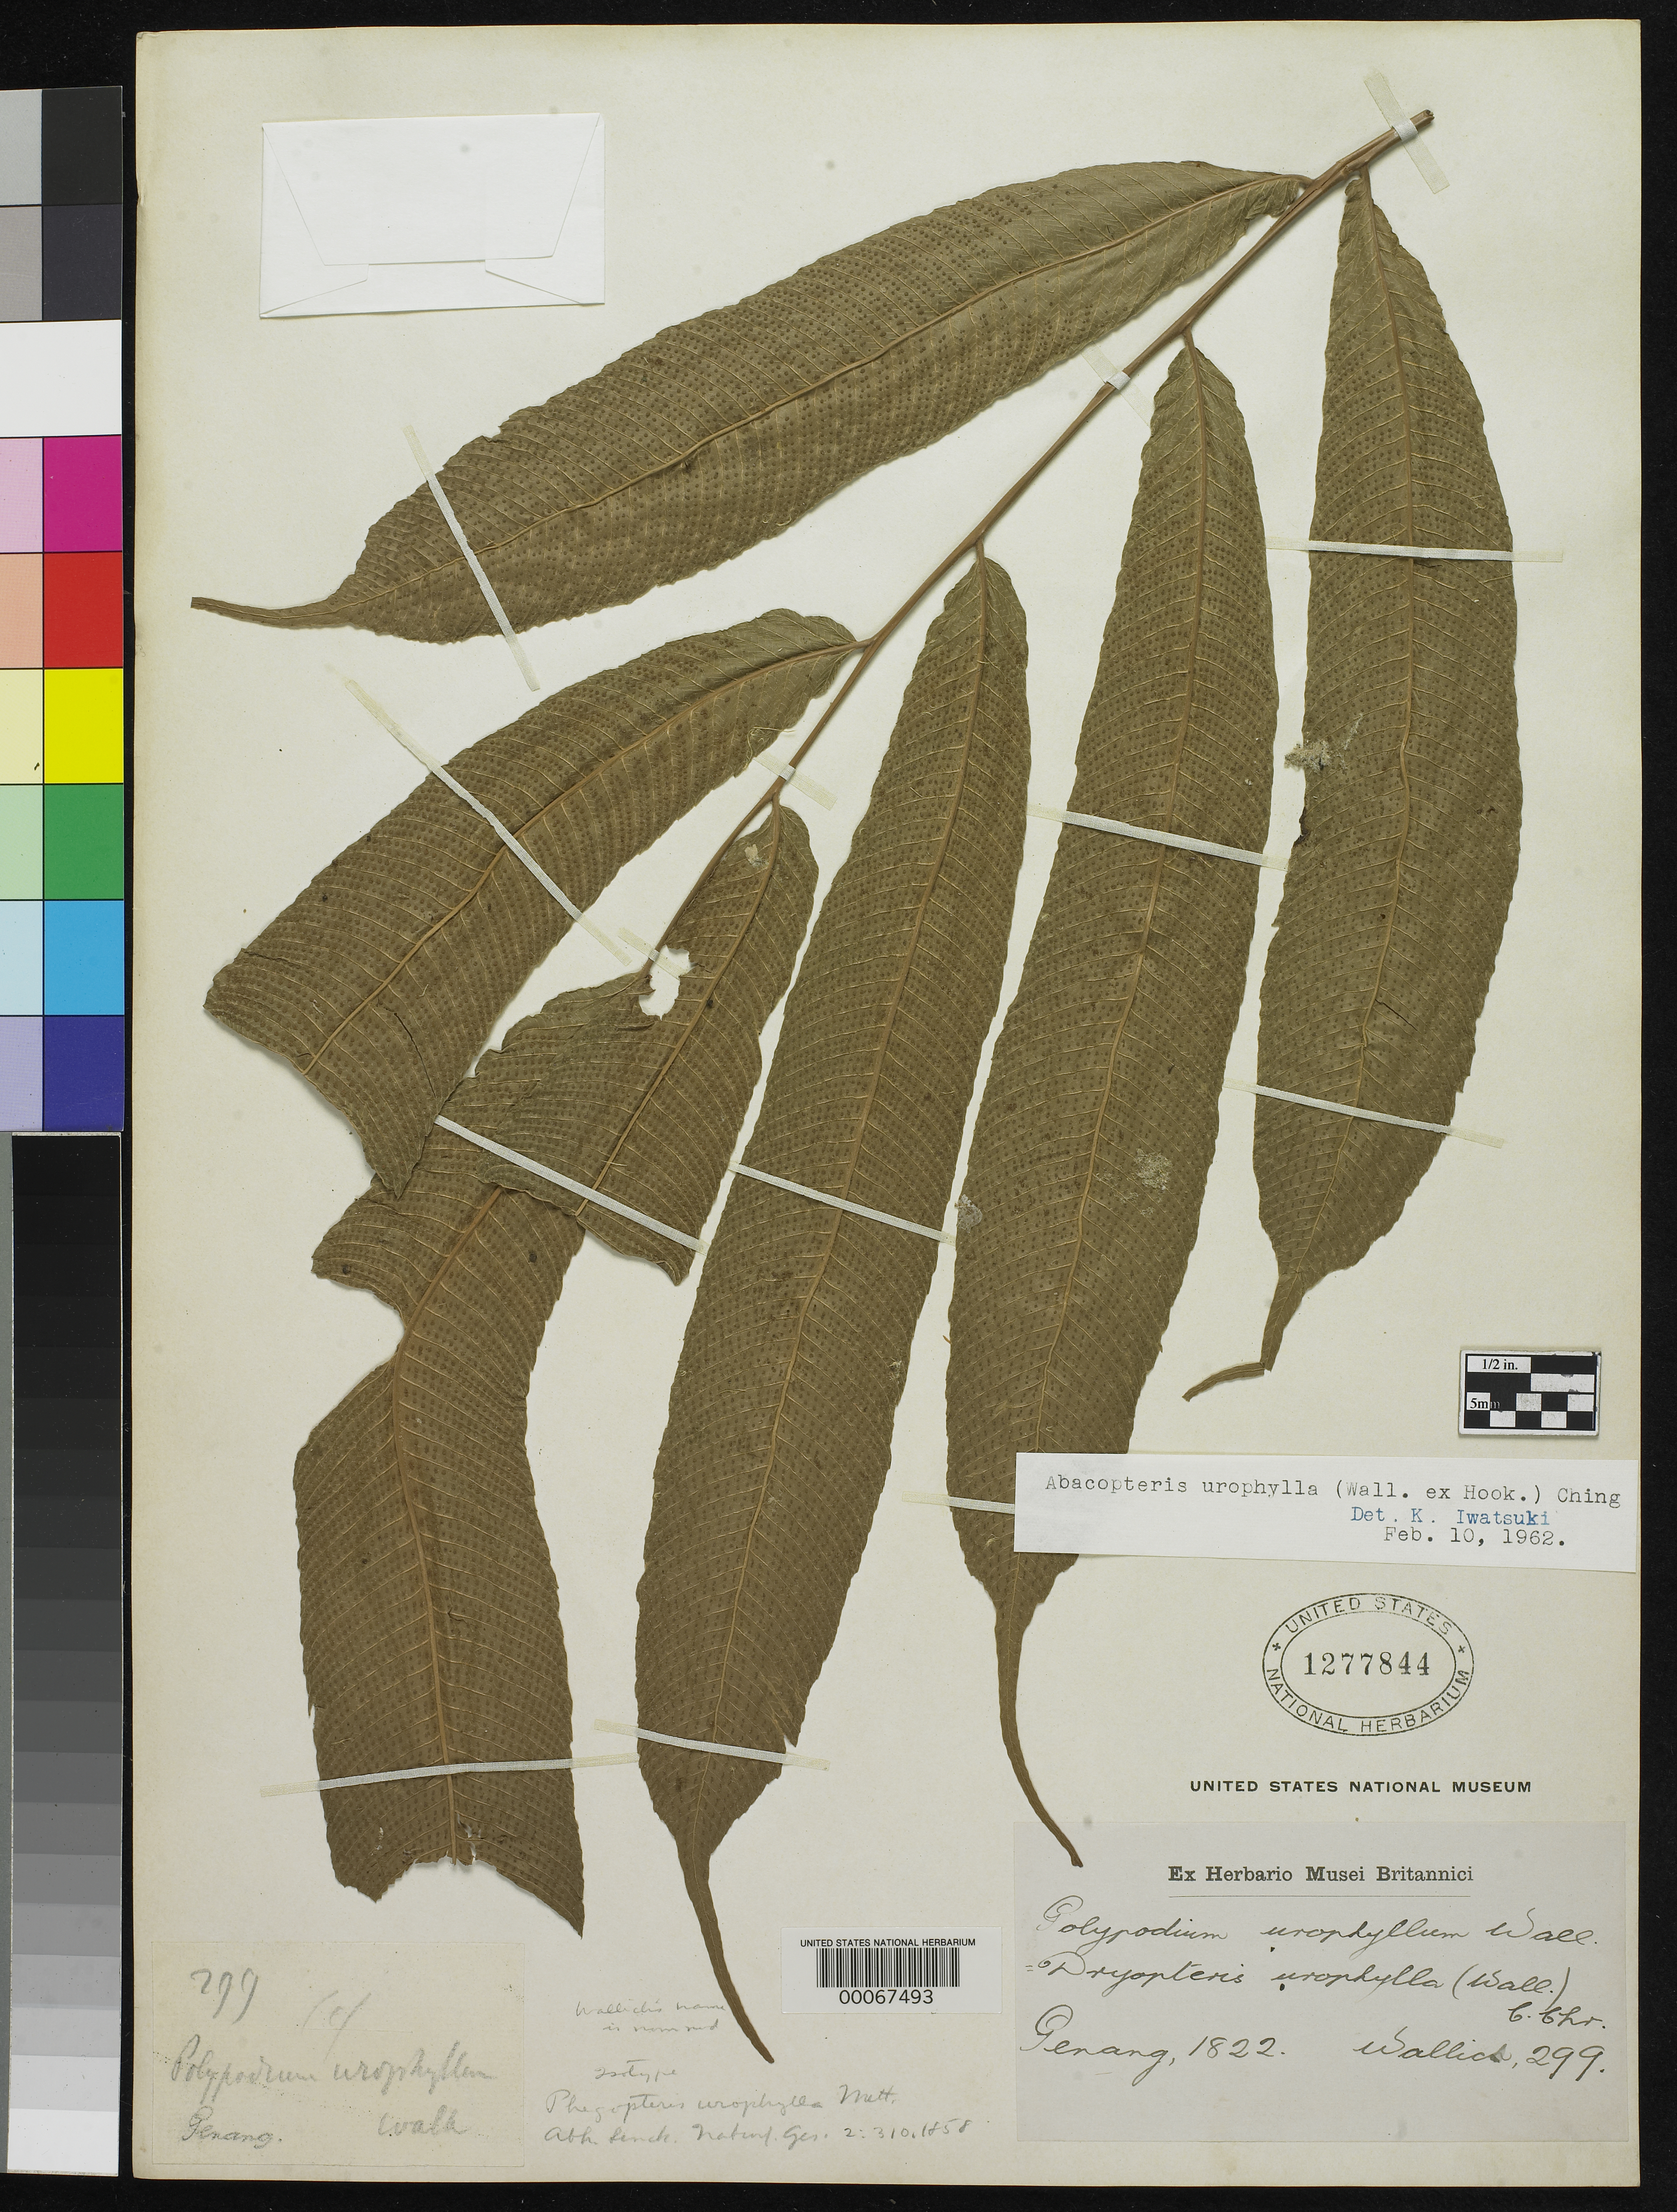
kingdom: Plantae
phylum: Tracheophyta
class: Polypodiopsida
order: Polypodiales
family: Thelypteridaceae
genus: Phegopteris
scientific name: Phegopteris urophylla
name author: Mett.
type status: Type Collection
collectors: N. Wallich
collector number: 299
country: Malaysia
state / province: Pinang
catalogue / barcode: US 1277844